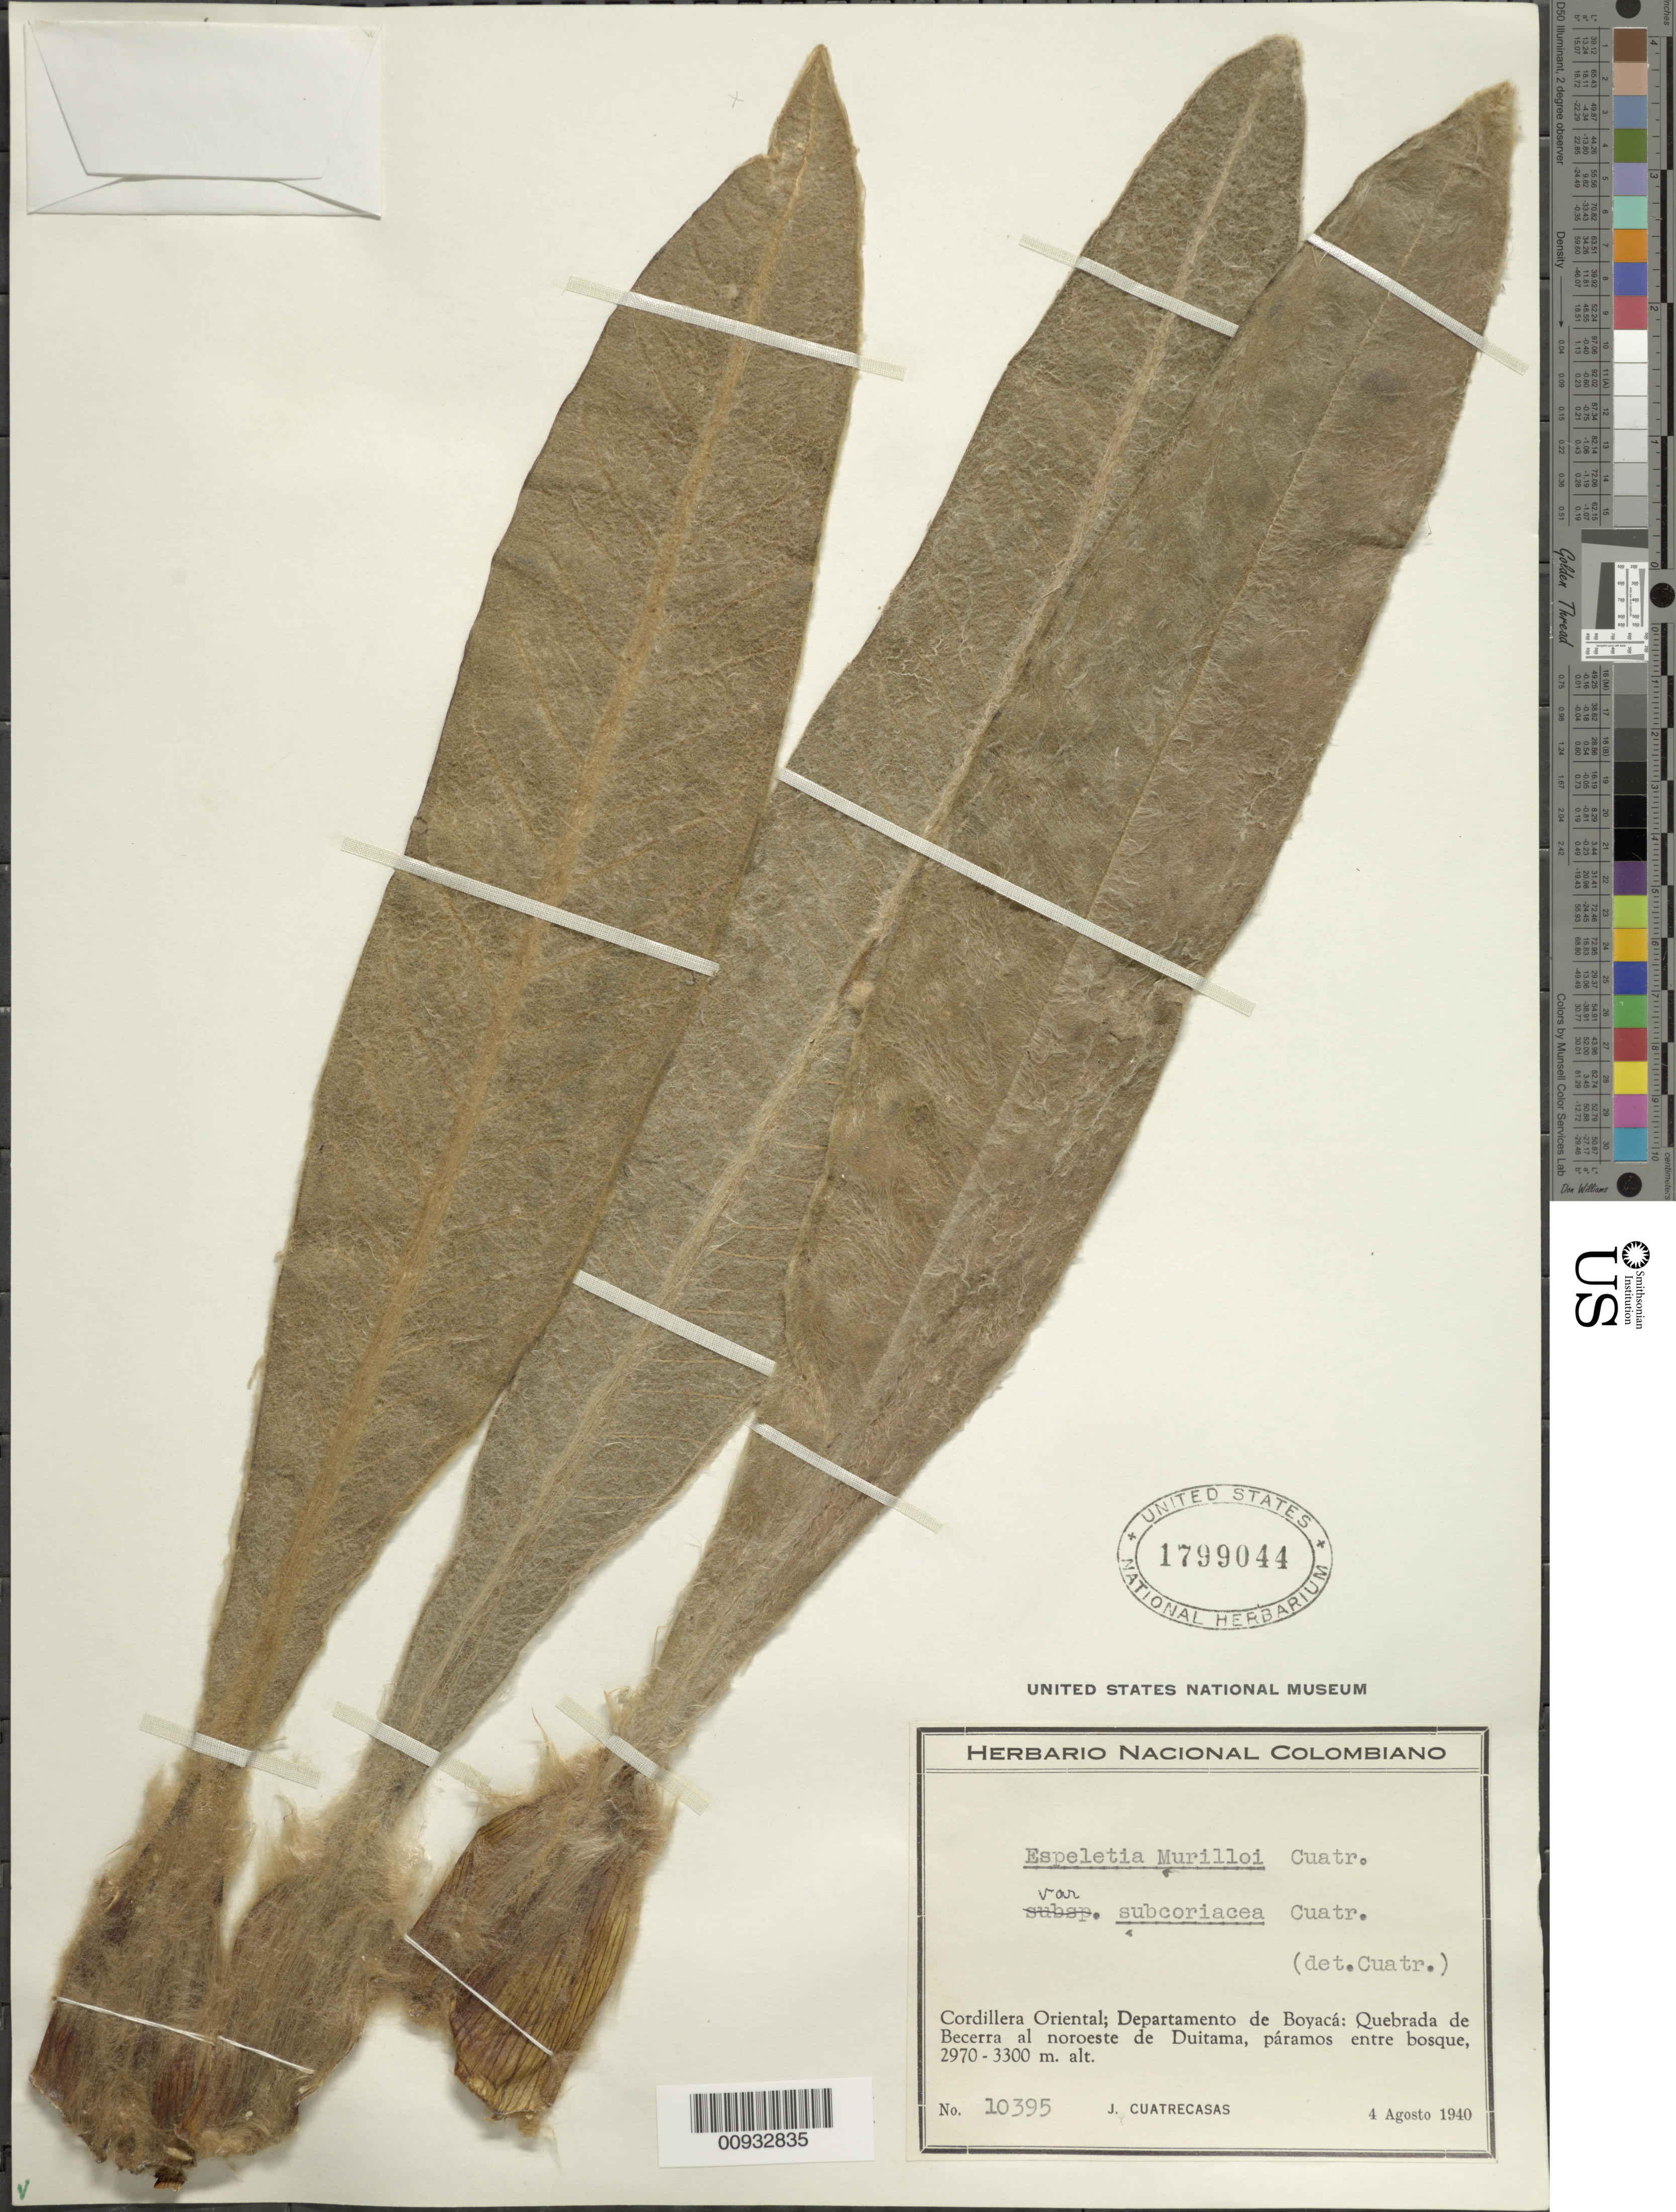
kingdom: Plantae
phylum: Tracheophyta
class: Magnoliopsida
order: Asterales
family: Asteraceae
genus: Espeletia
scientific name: Espeletia murilloi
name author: Cuatrec.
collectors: J. Cuatrecasas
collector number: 10395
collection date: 1940-08-04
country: Colombia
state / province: Boyacá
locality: Quebrada Becerra al NO de Duitama, páramos entre bosque. Cordillera Oriental.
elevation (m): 2970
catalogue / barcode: US 1799044